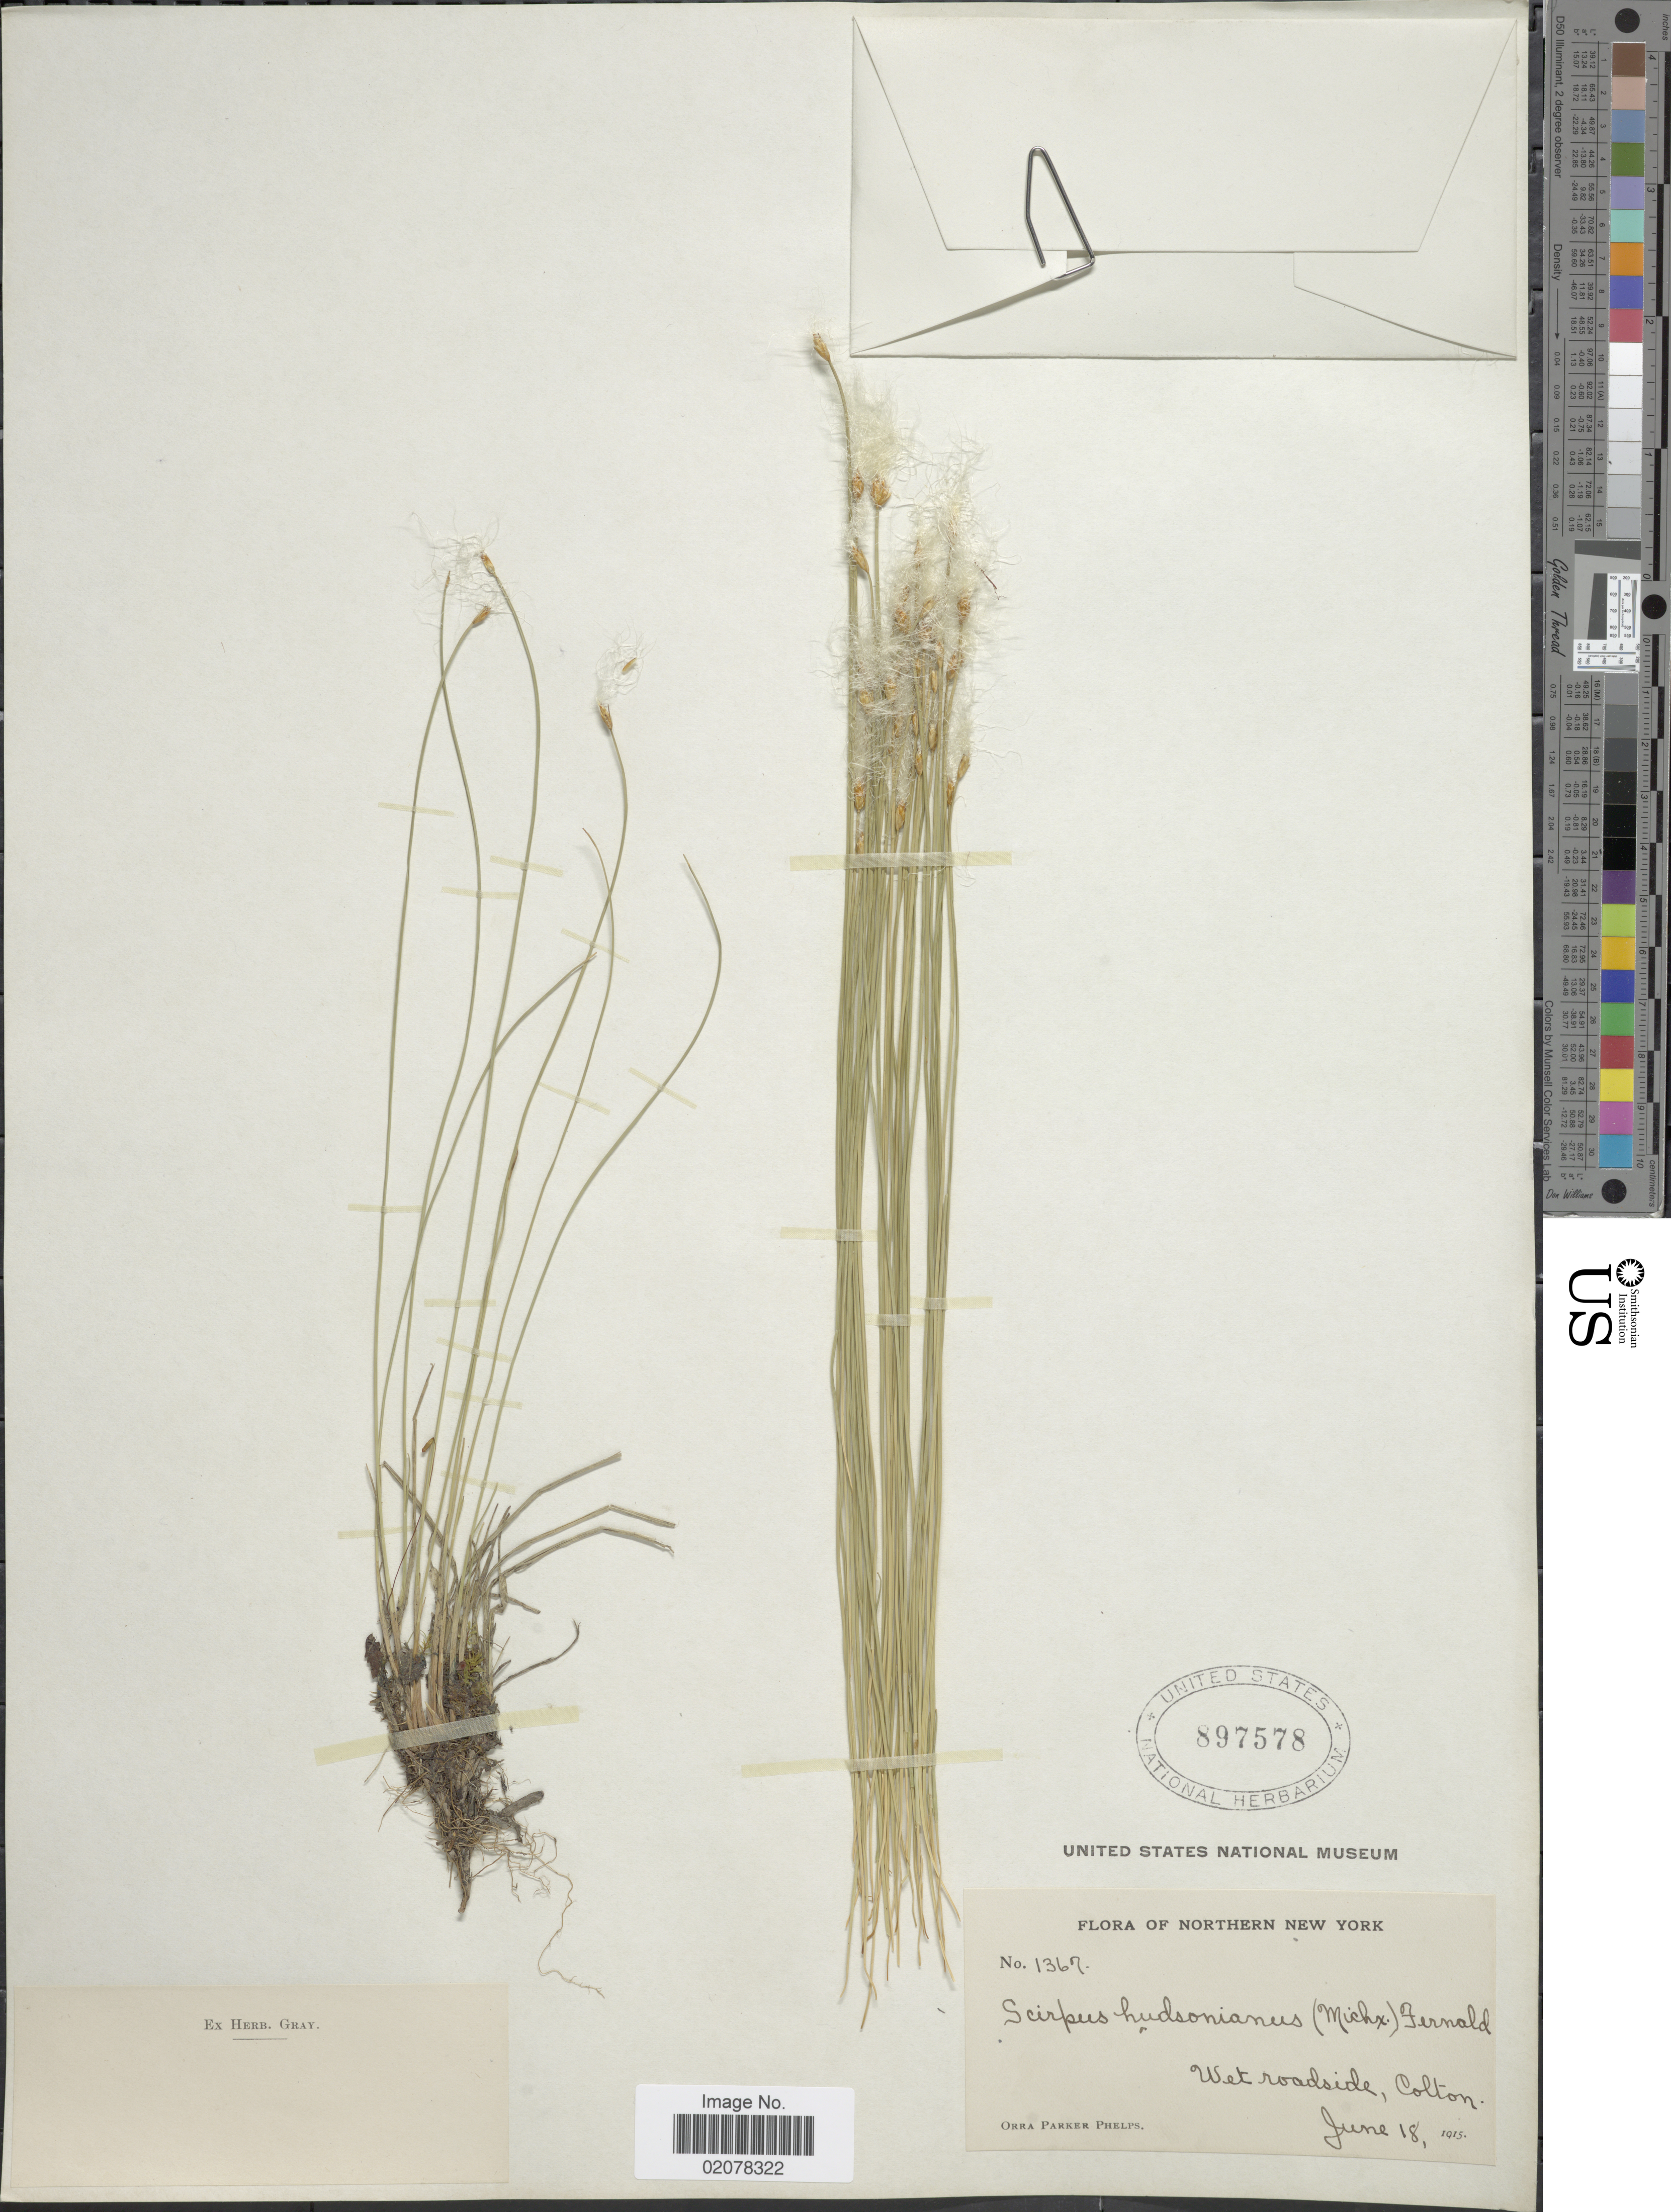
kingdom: Plantae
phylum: Tracheophyta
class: Liliopsida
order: Poales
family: Cyperaceae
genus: Trichophorum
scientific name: Trichophorum alpinum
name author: (L.) Pers.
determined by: Strong, M. T., (US), Smithsonian Institution - National Museum of Natural History (UNITED STATES)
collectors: O. P. Phelps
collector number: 1367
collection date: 1915-06-18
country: United States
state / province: New York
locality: Northern New York, wet roadside, Colton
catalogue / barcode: US 897578